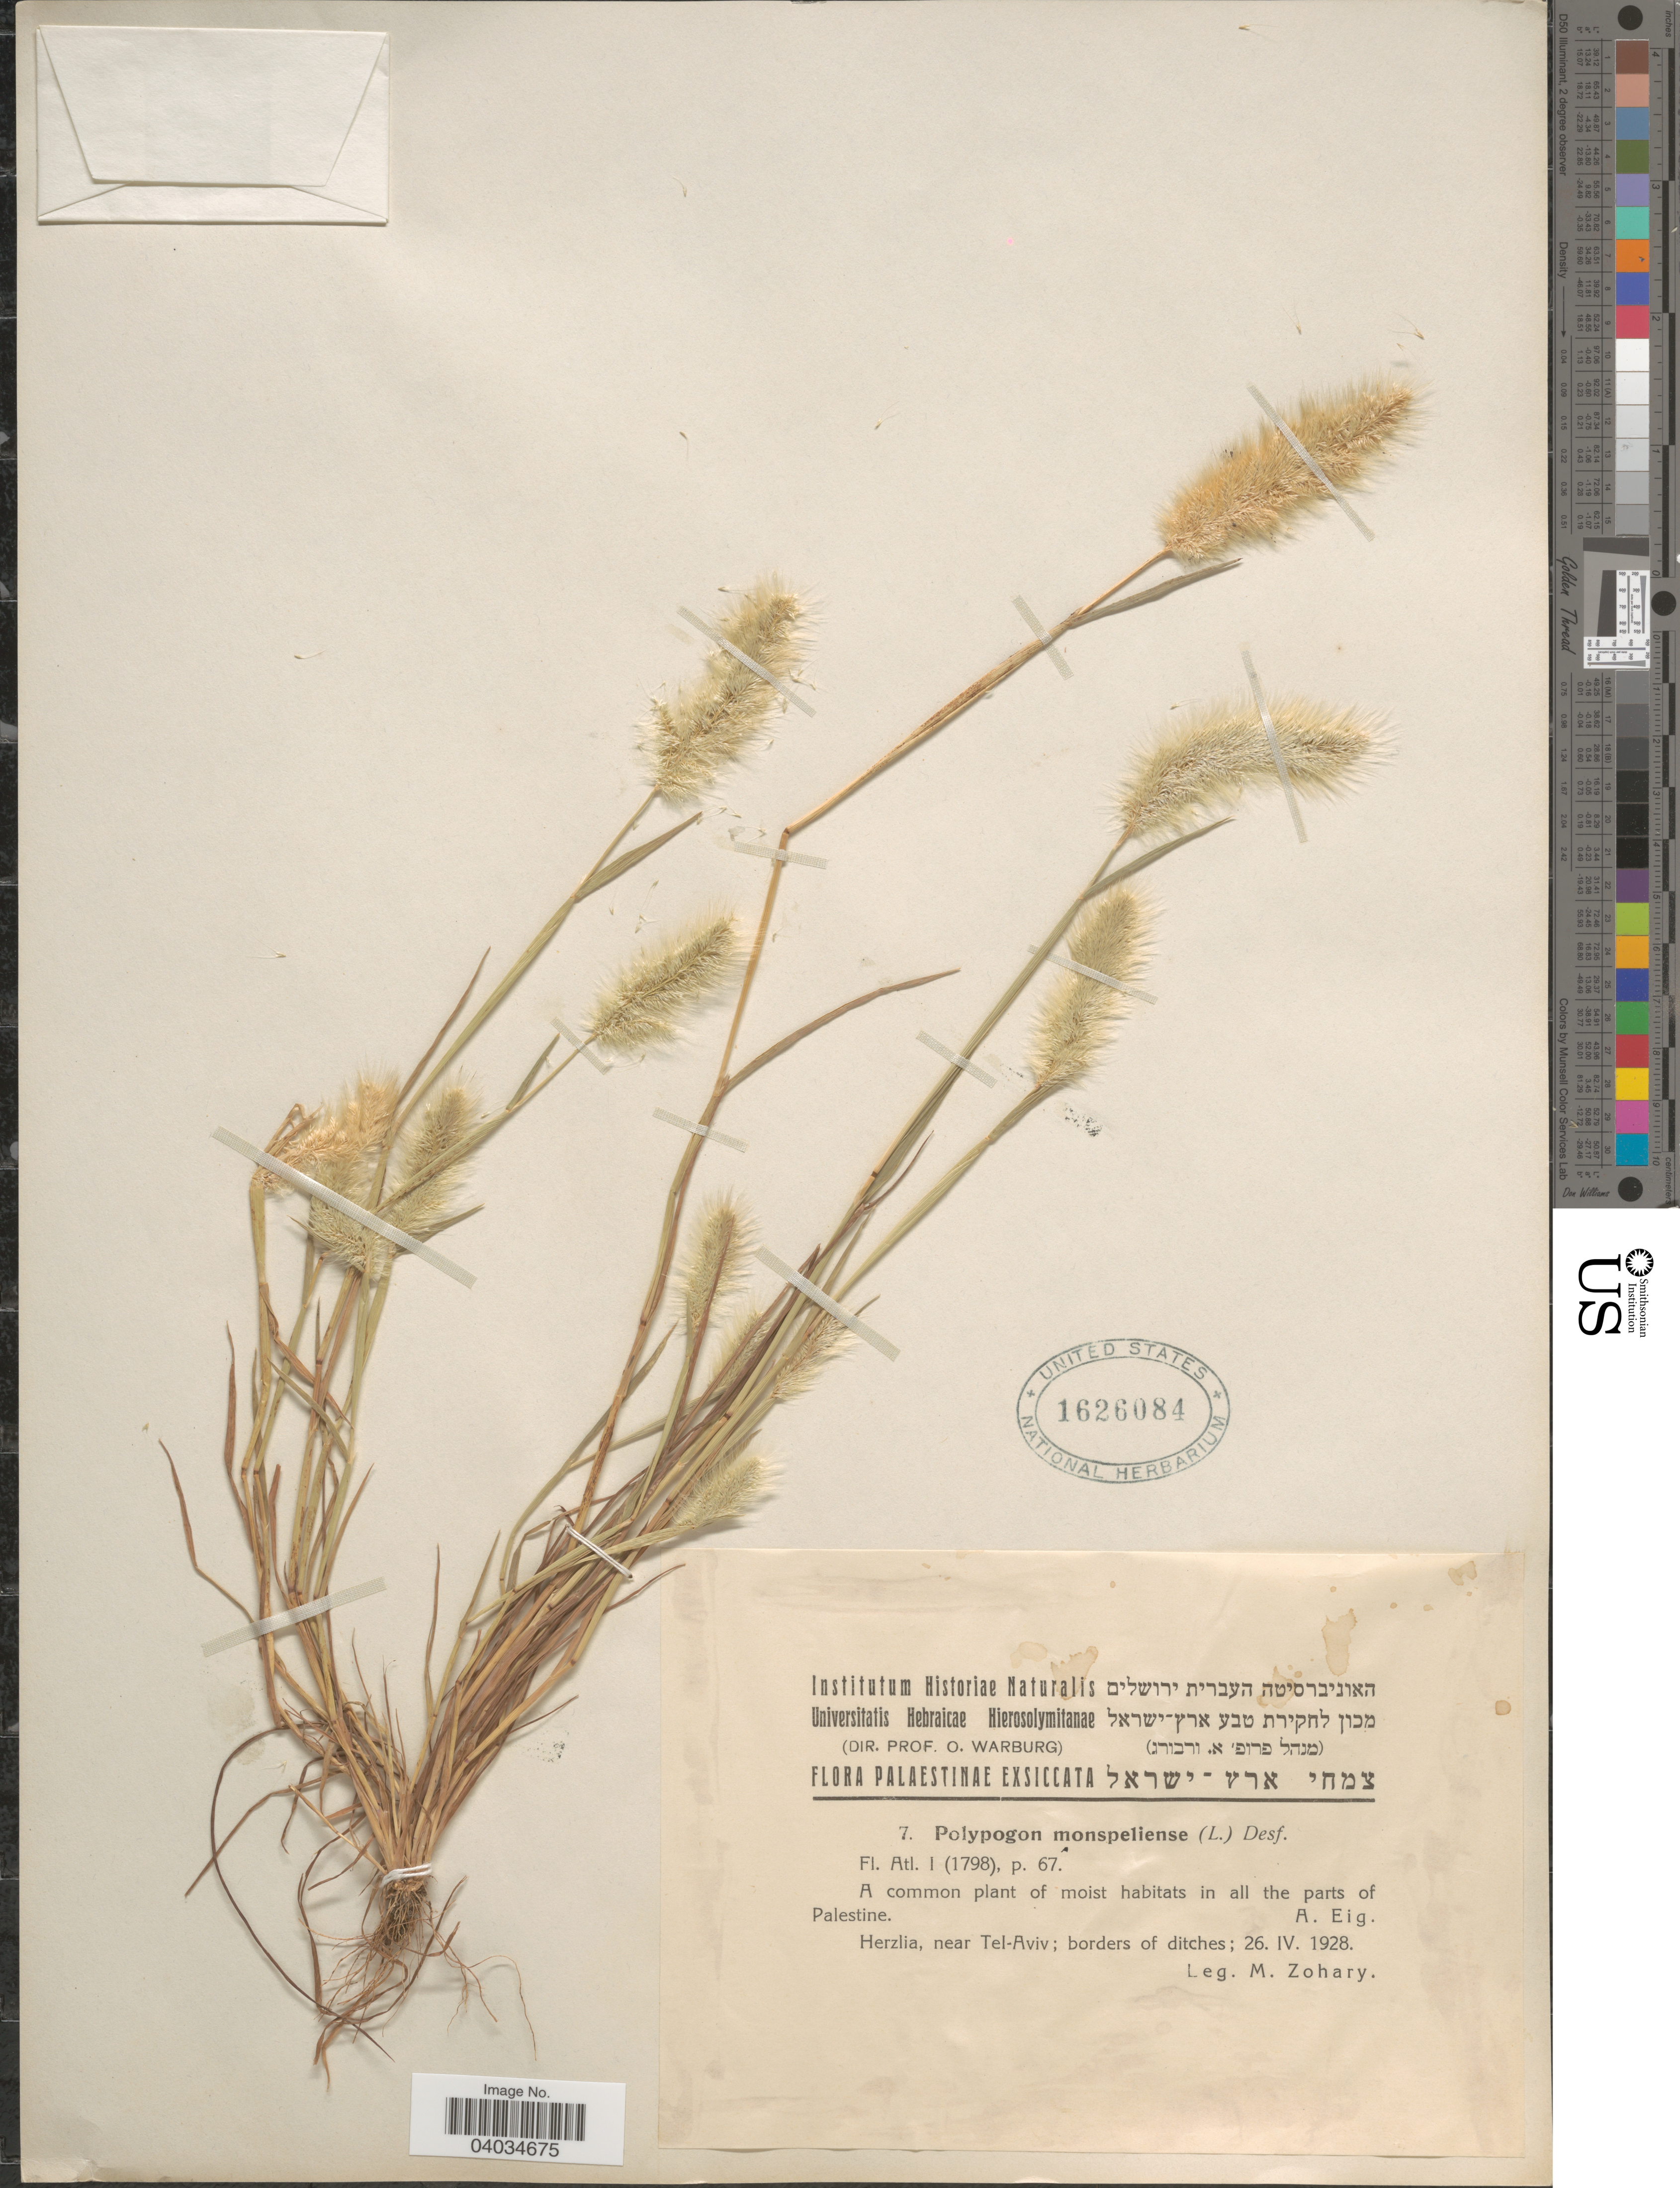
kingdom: Plantae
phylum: Tracheophyta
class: Liliopsida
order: Poales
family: Poaceae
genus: Polypogon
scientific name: Polypogon monspeliensis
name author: (L.) Desf.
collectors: M. Zohary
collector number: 7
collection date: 1928-04-26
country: Israel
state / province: Tel Aviv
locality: Herzlia, near Tel-Aviv; borders of ditches.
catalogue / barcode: US 1626084